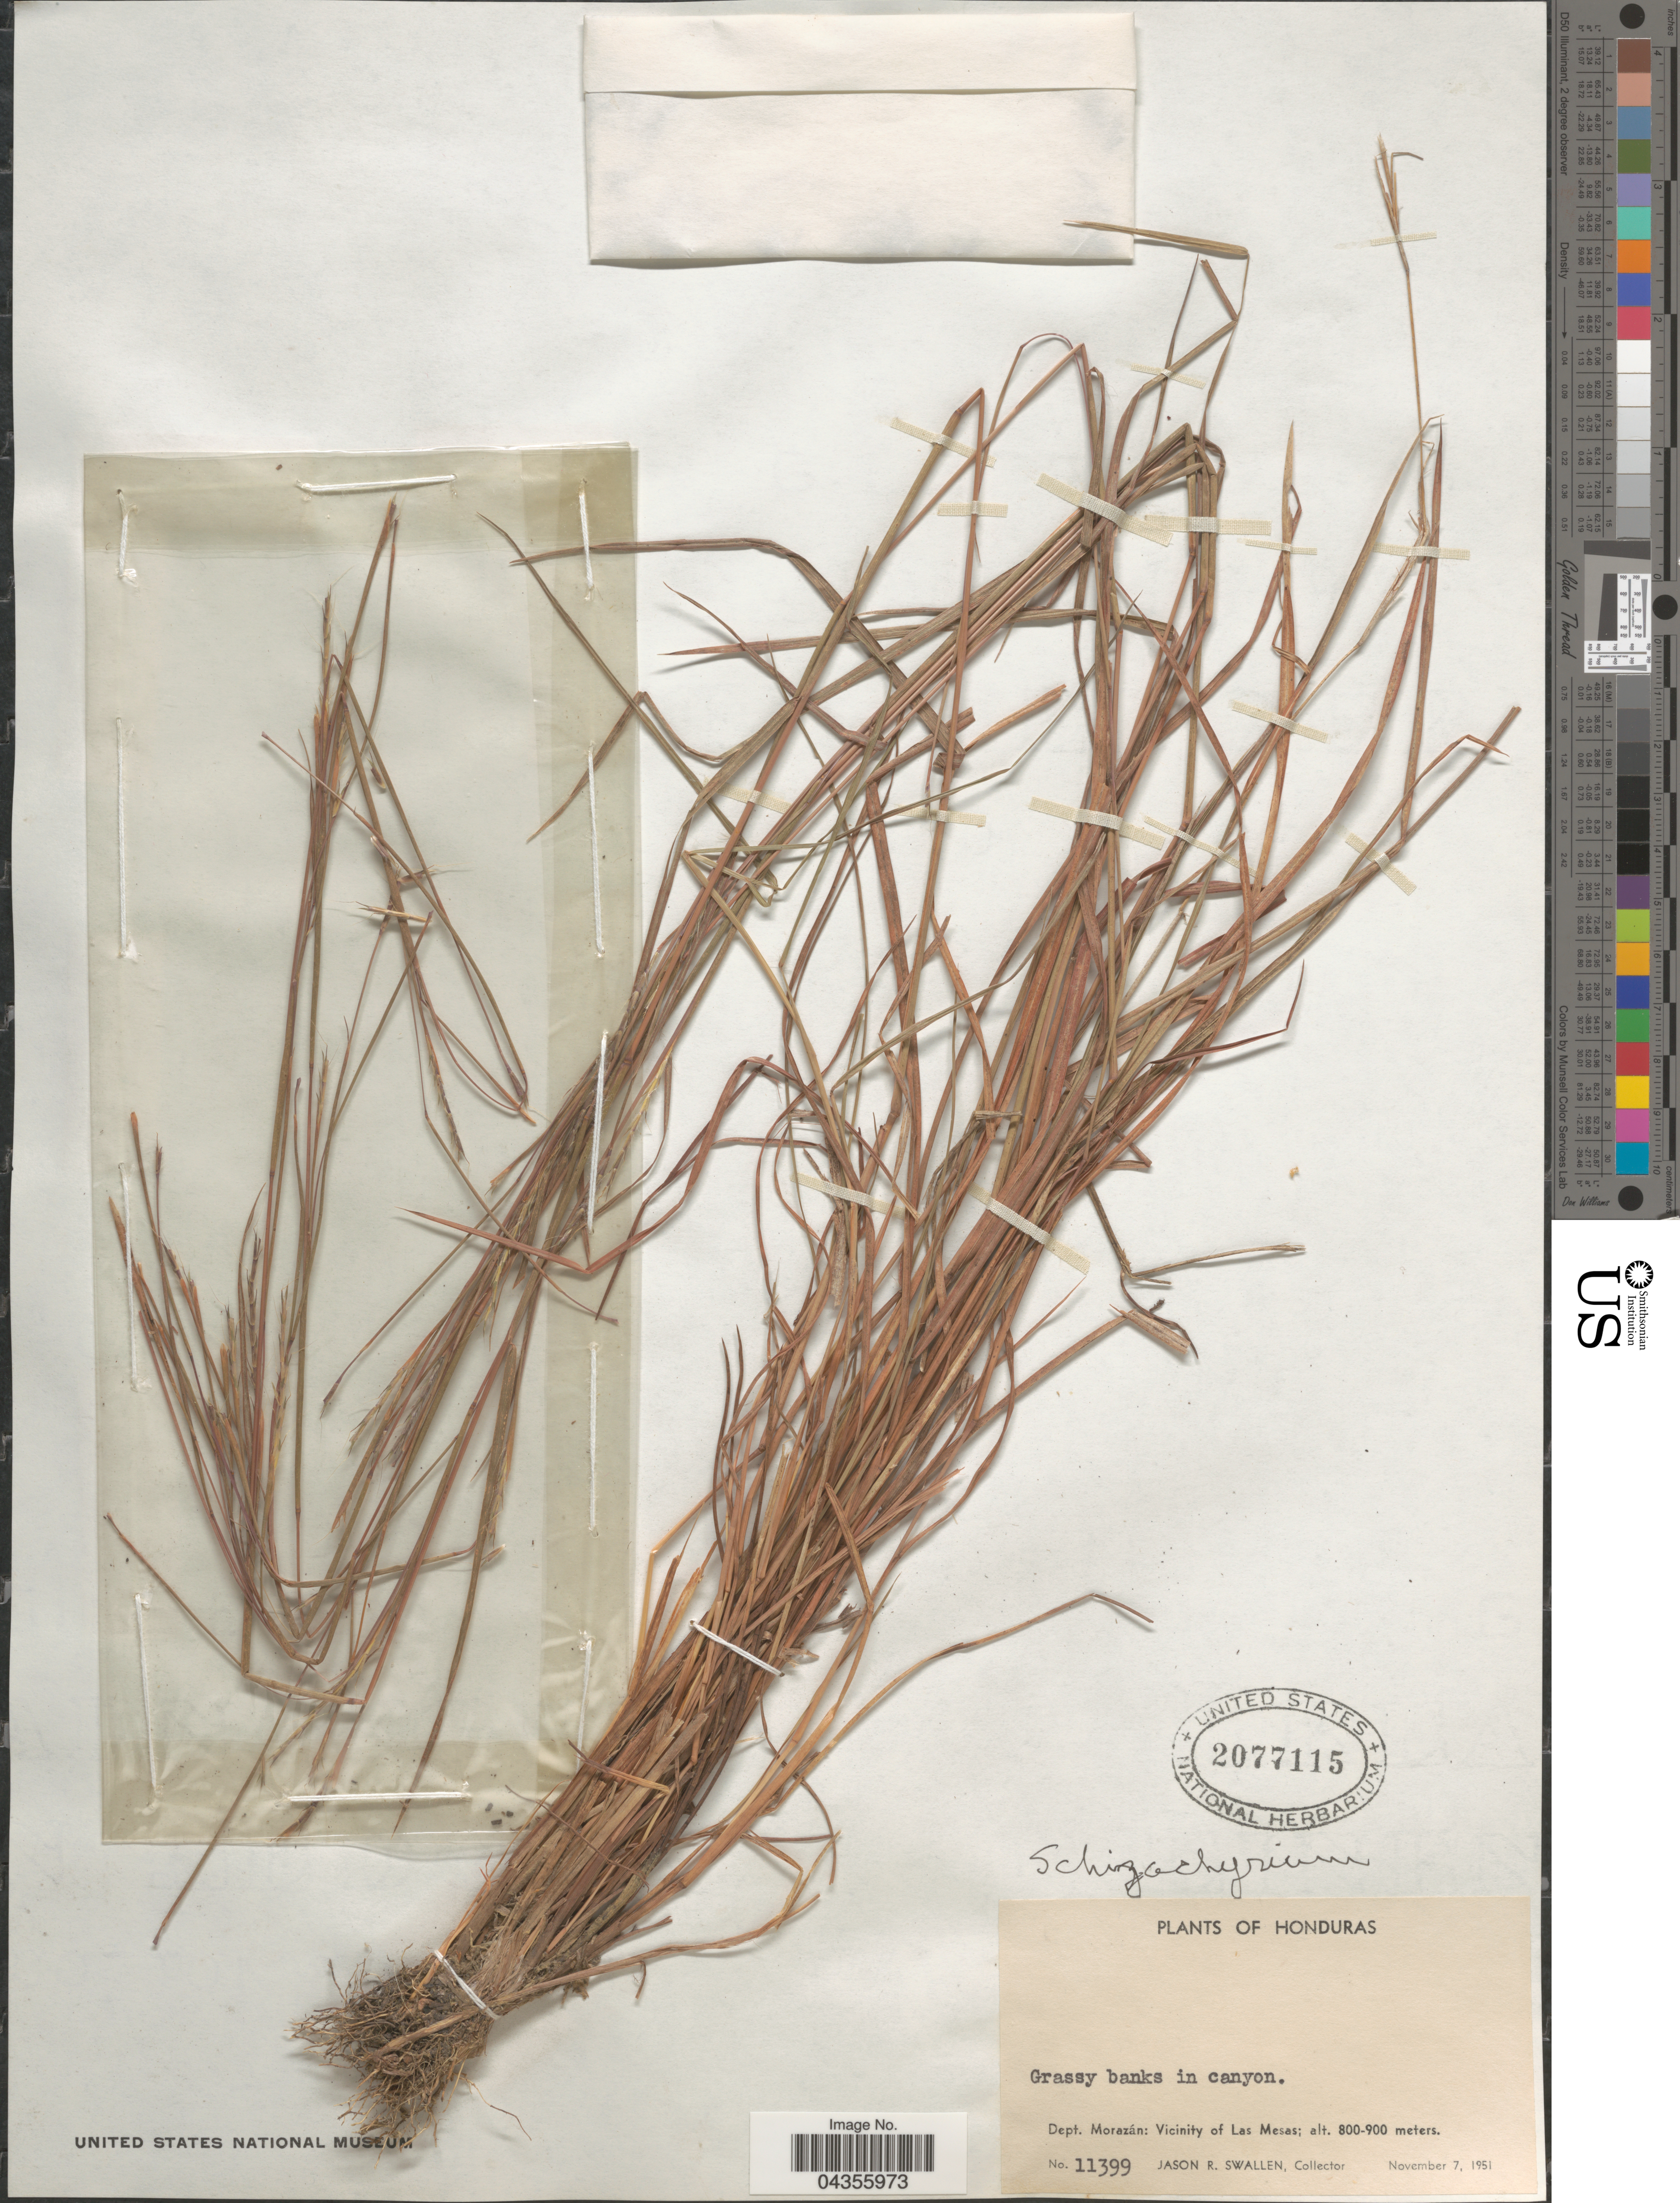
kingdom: Plantae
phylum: Tracheophyta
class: Liliopsida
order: Poales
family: Poaceae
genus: Schizachyrium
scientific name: Schizachyrium sp.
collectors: J. R. Swallen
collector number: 11399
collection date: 1951-11-07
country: Honduras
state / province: Fco. Morazán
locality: Dept. Morazán: Vicinity of Las Mesas.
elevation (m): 800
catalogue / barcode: US 2077115